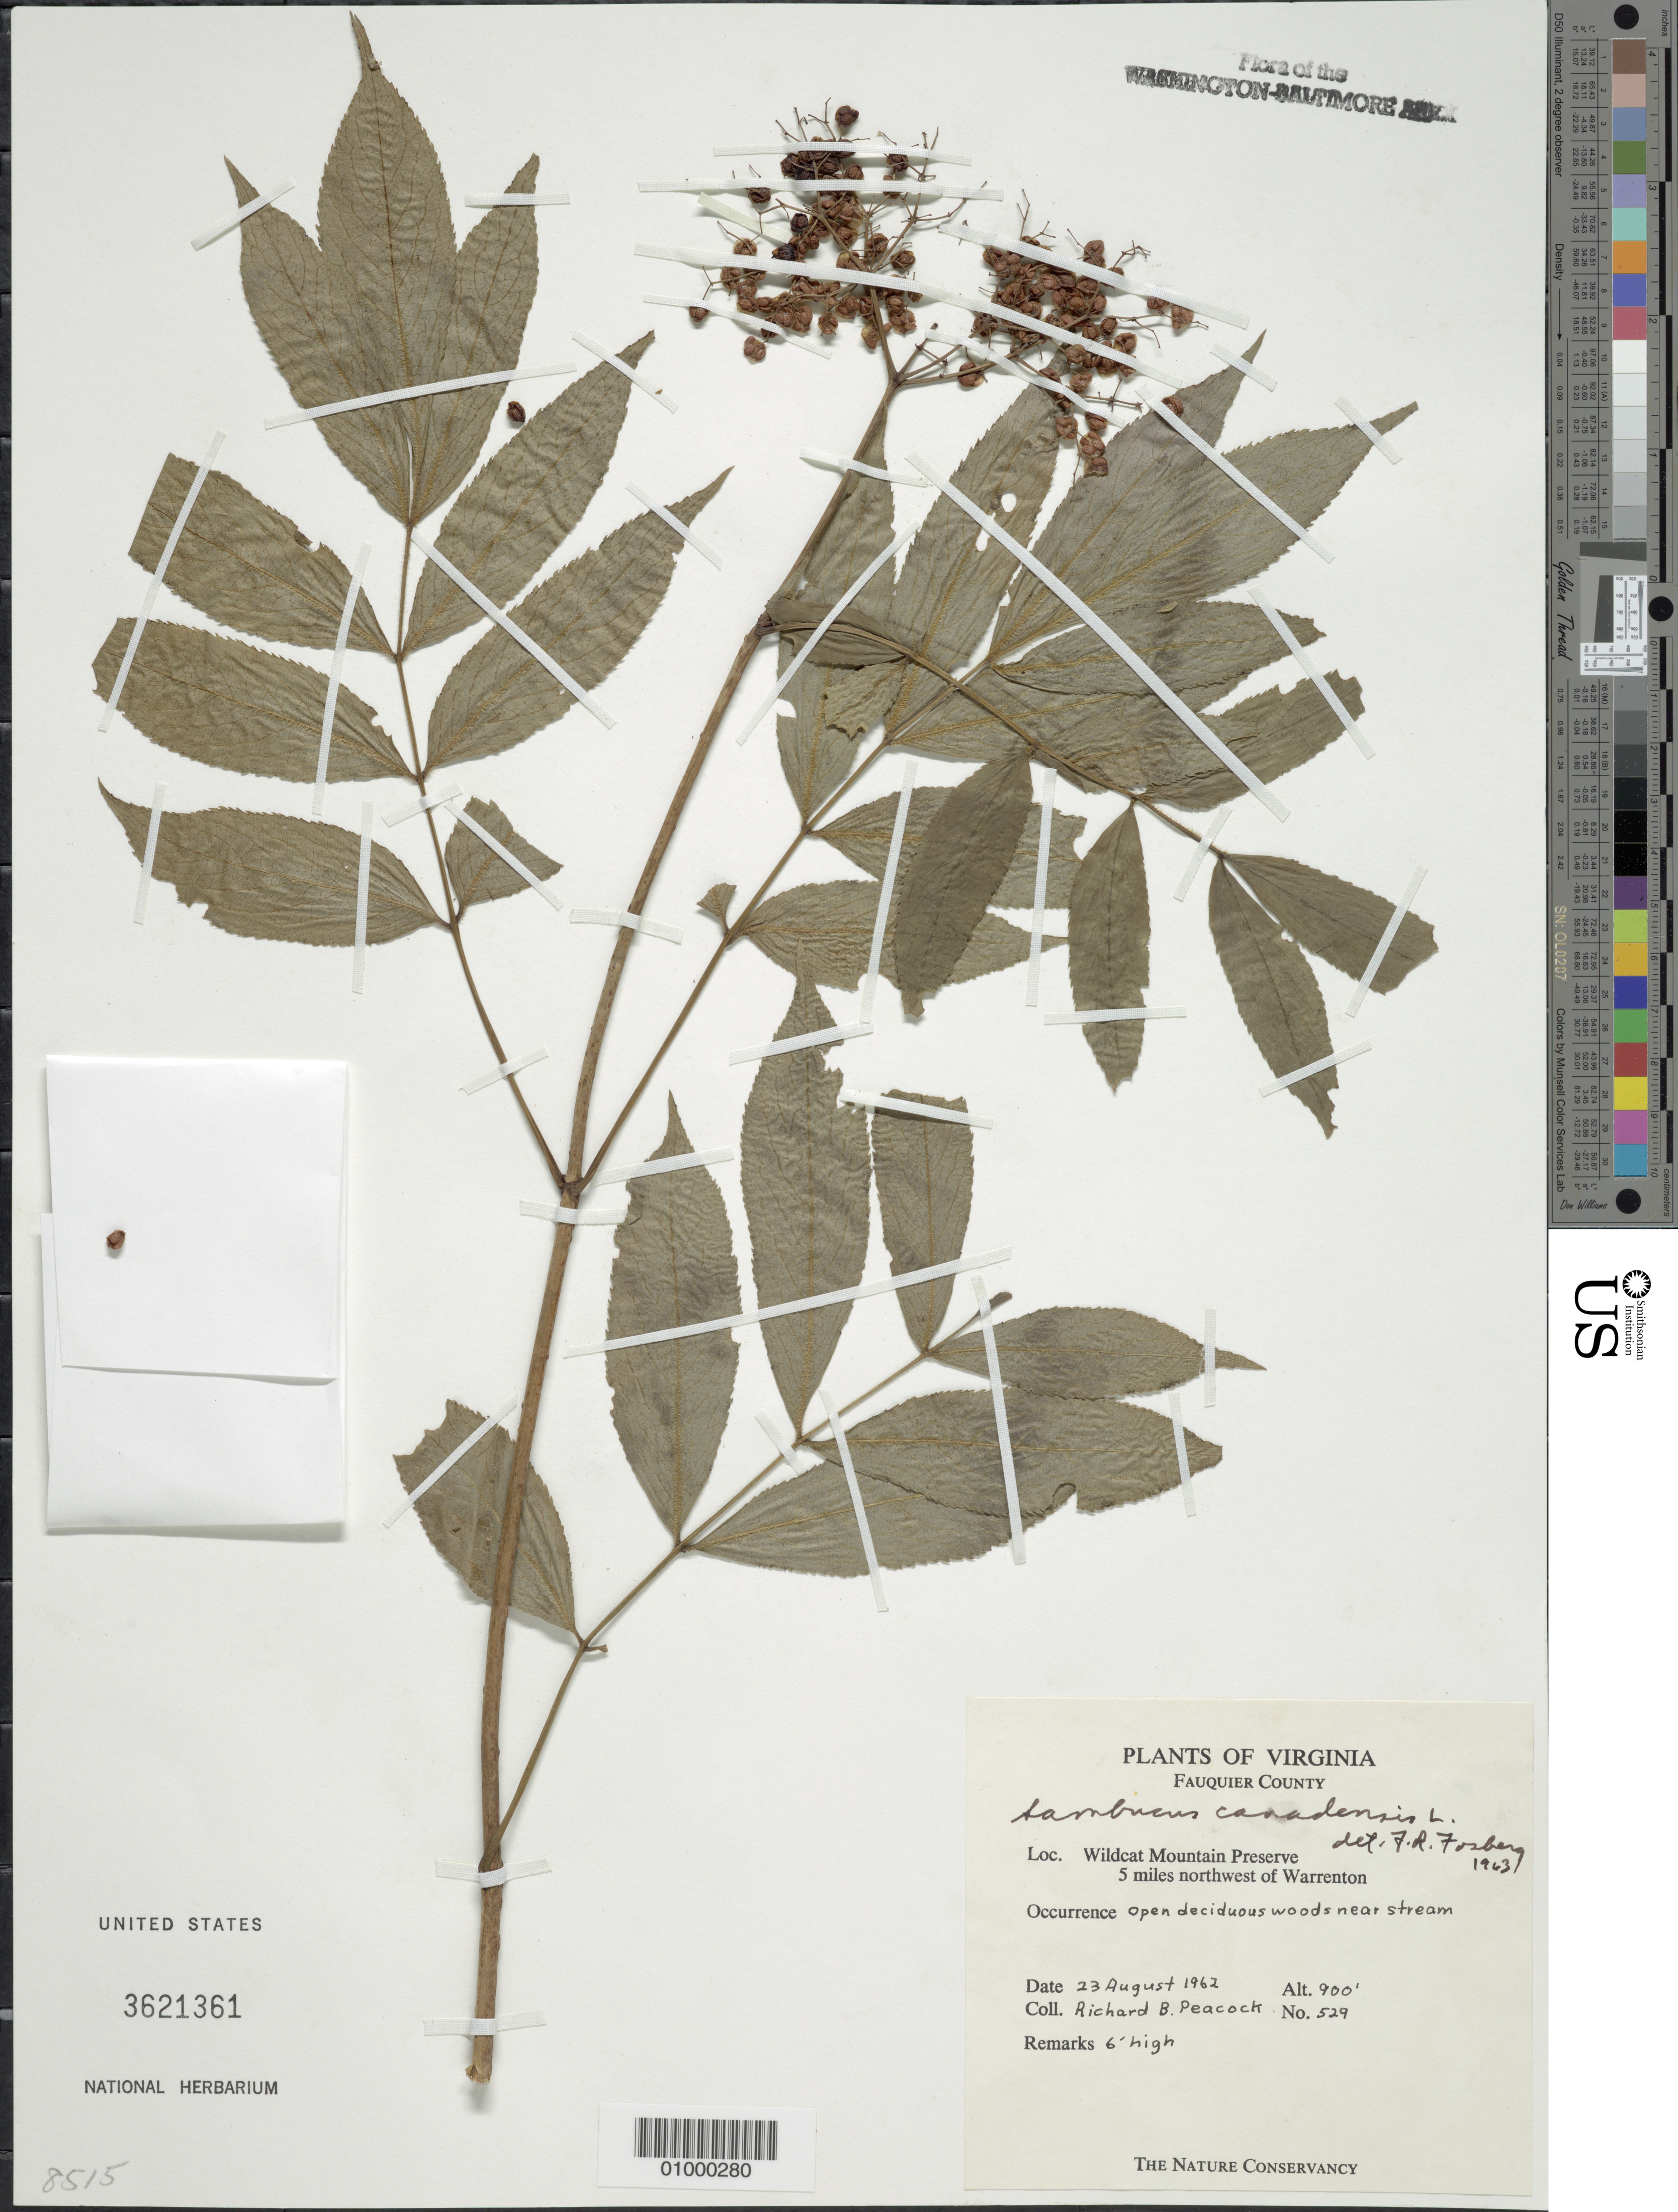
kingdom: Plantae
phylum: Tracheophyta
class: Magnoliopsida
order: Dipsacales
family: Viburnaceae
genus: Sambucus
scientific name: Sambucus canadensis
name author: L.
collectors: R. Peacock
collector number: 529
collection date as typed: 23 Aug 1962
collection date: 1962-08-23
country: United States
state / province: Virginia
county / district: Fauquier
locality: Wildcat Mountain Preserve, 5 miles northwest of Warrenton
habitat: open deciduous woods near stream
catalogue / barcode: US 3621361